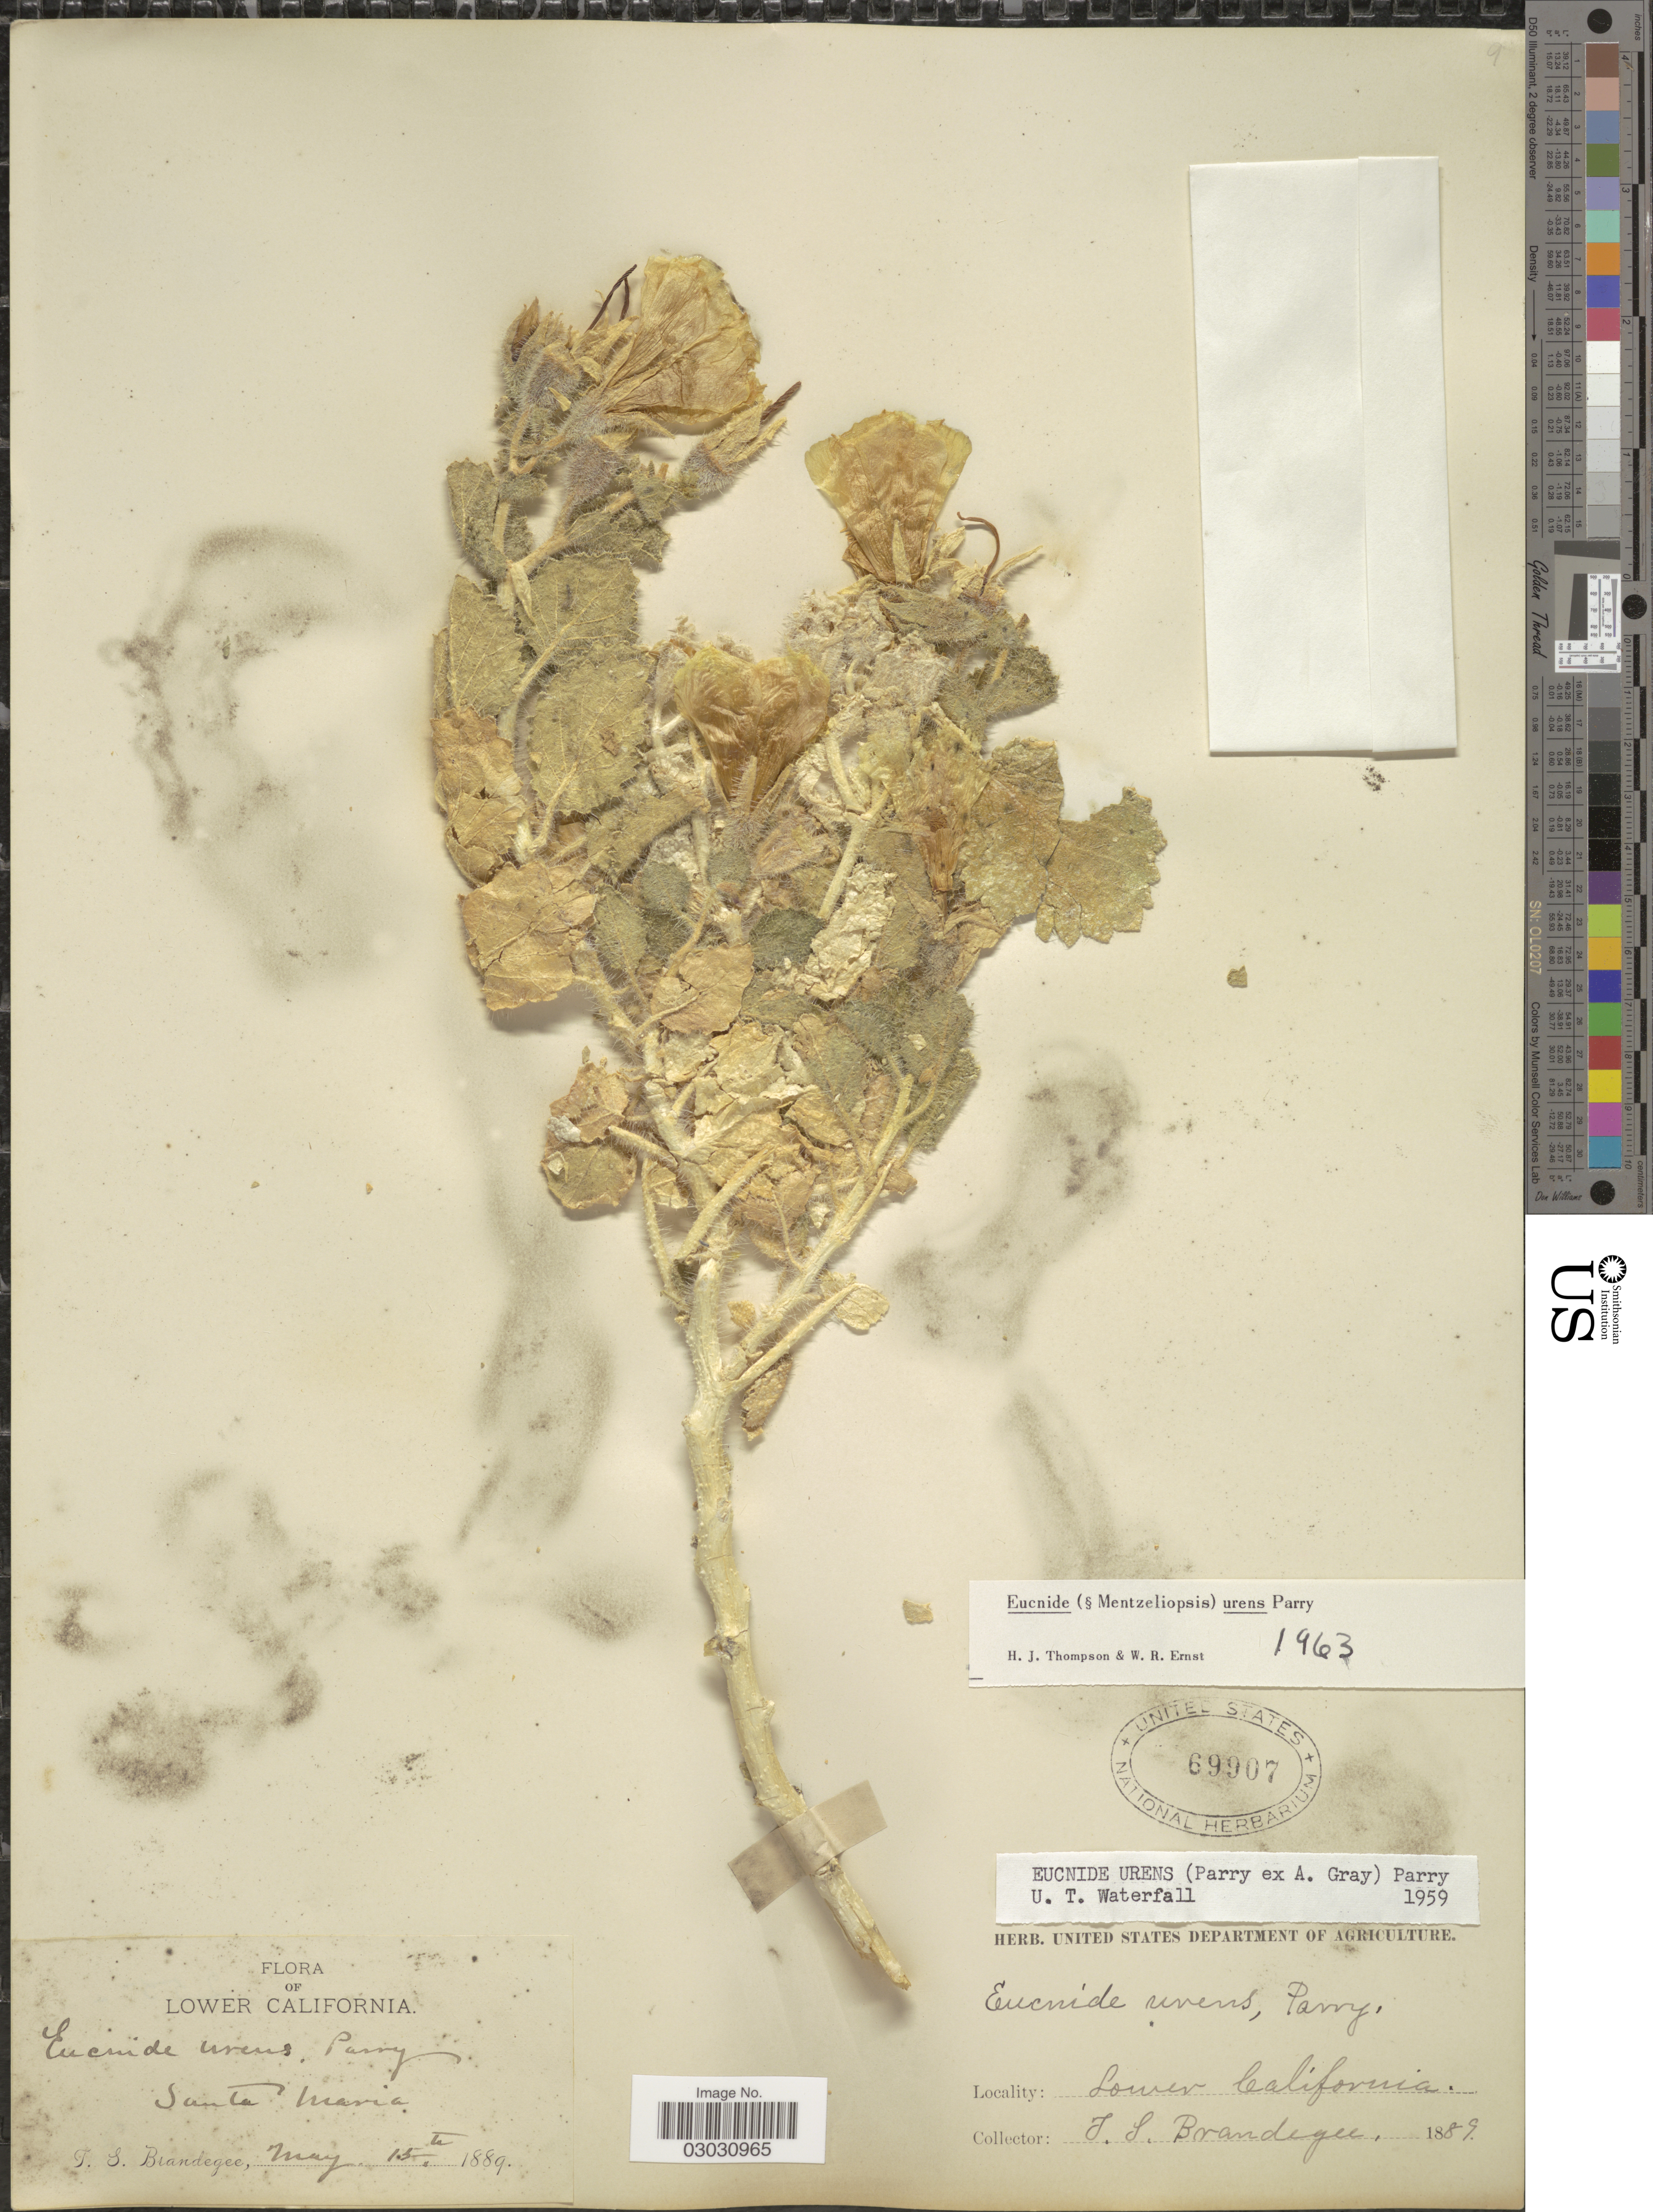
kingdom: Plantae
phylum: Tracheophyta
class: Magnoliopsida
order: Cornales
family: Loasaceae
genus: Eucnide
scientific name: Eucnide urens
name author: Parry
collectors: T. S. Brandegee (herbarium)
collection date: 1889-05-15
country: Mexico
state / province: Baja California Norte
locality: Santa Maria, Lower California.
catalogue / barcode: US 69907